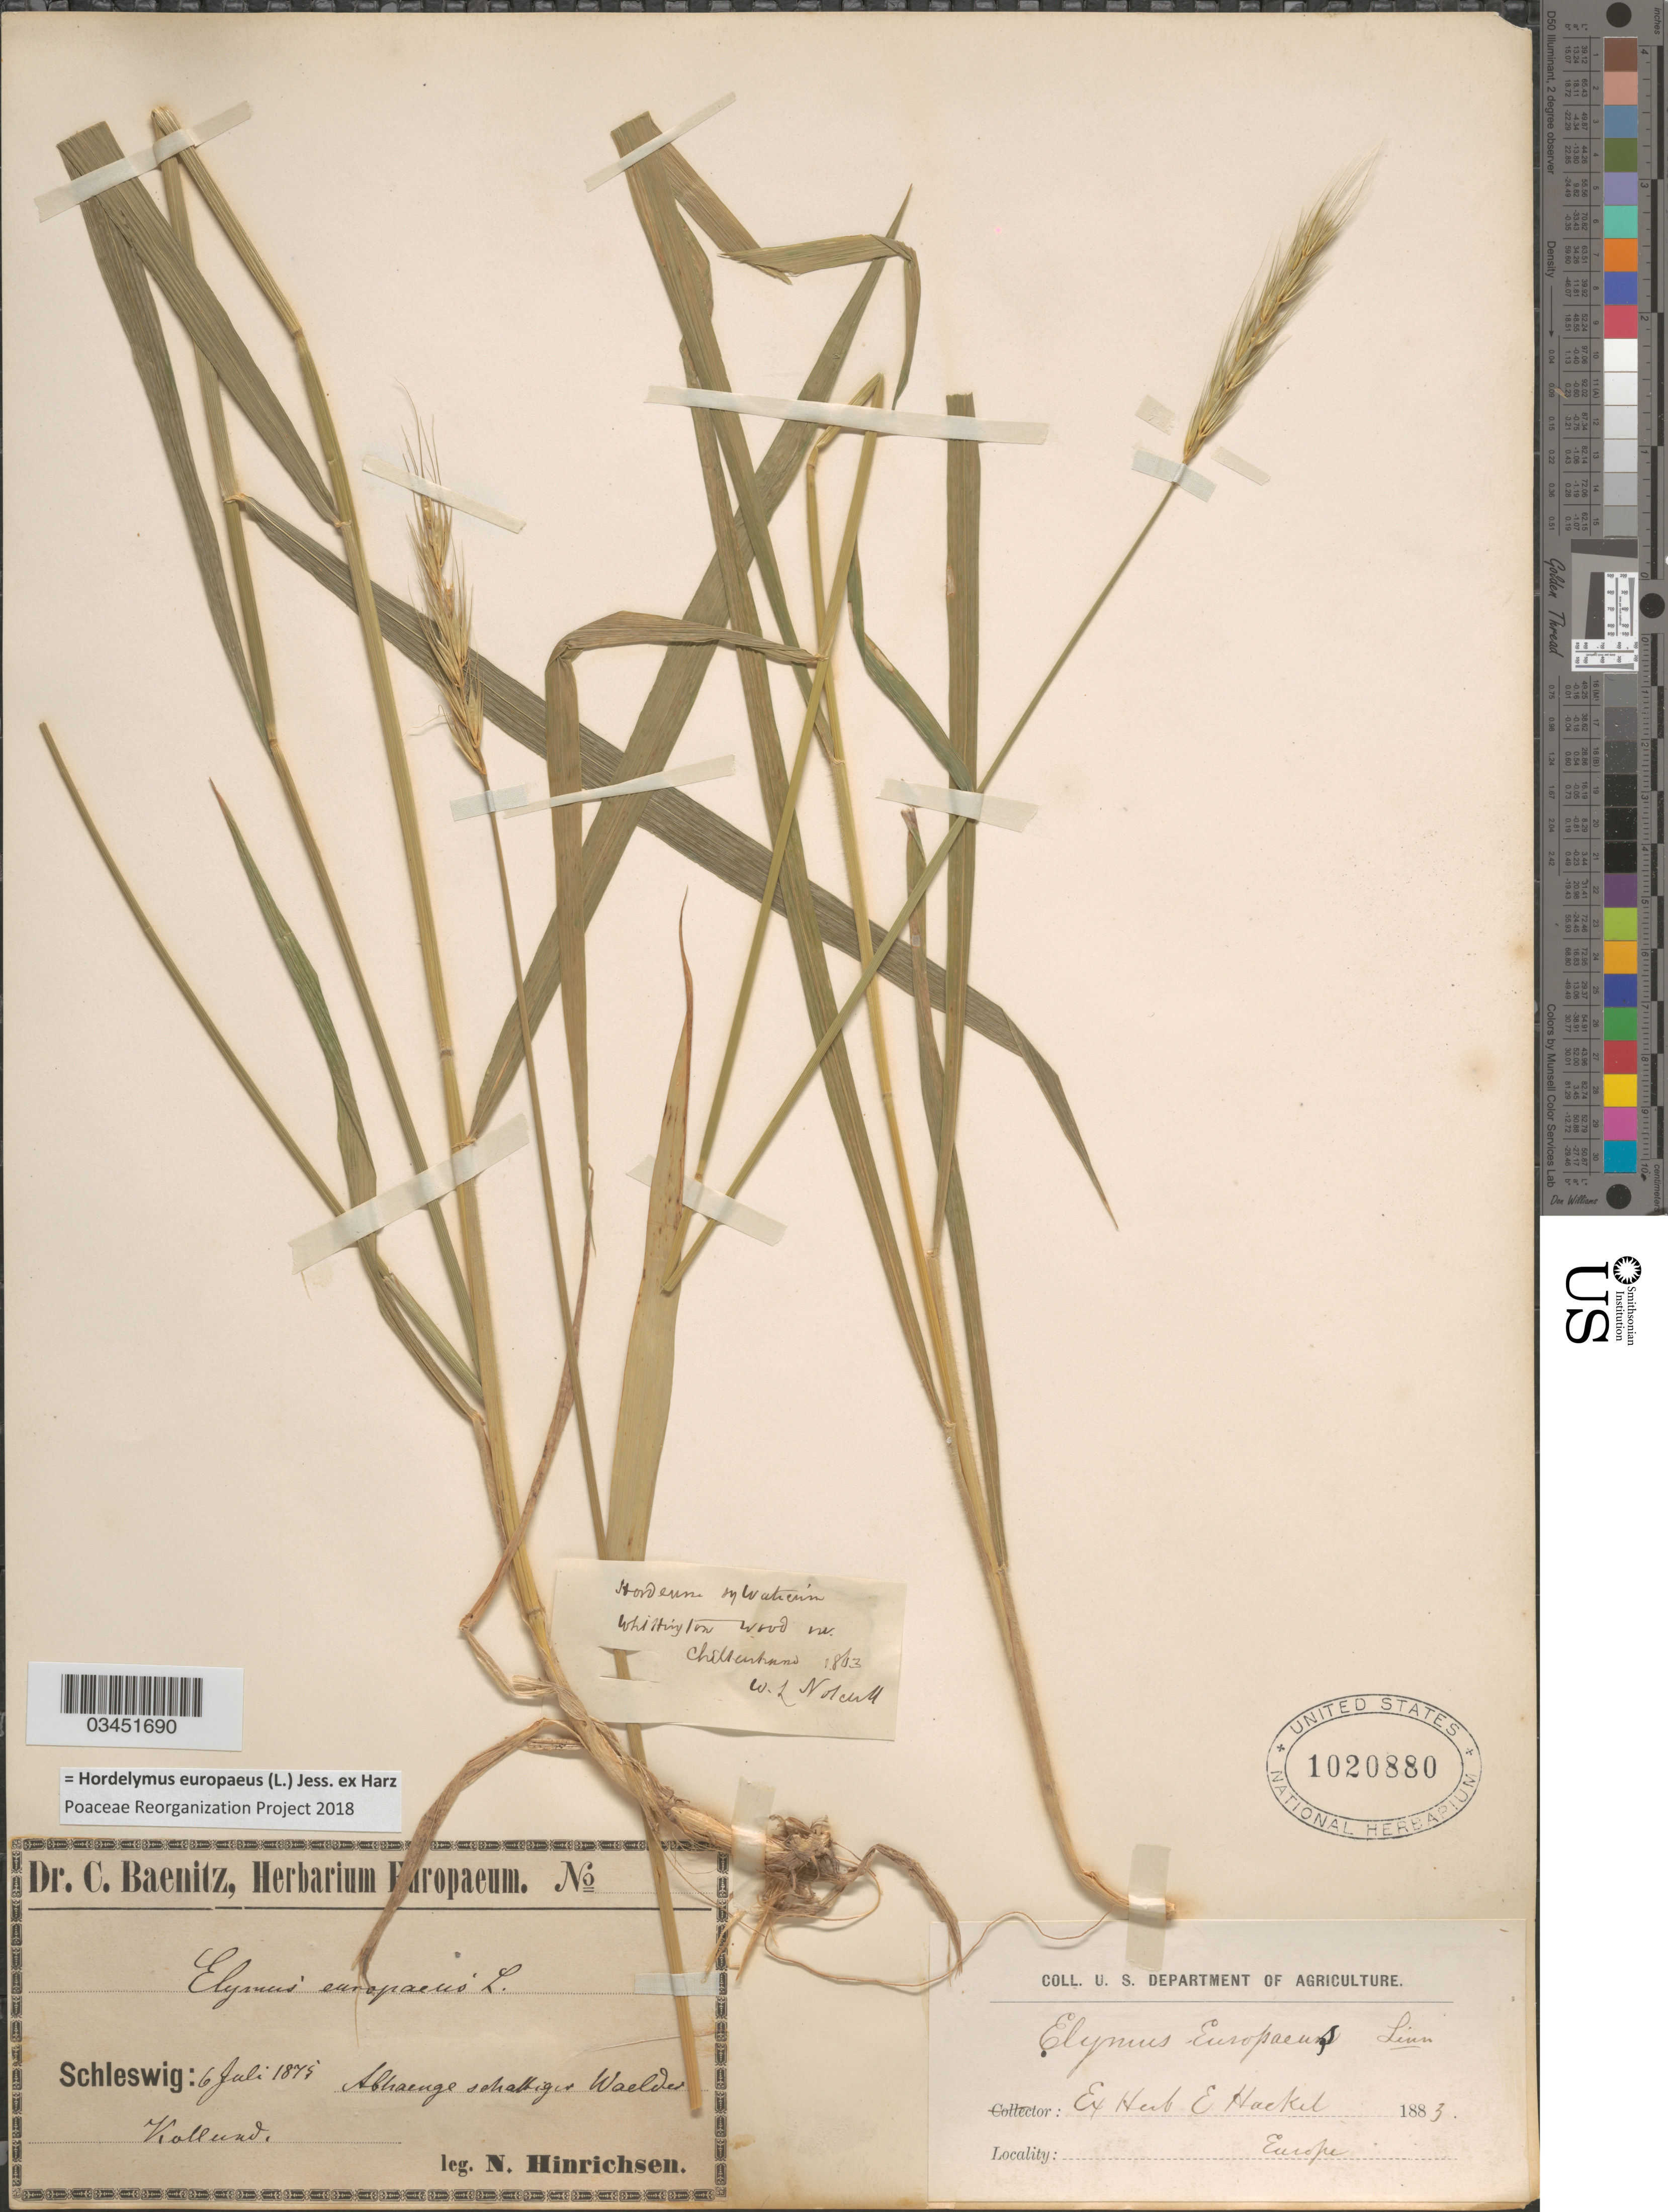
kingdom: Plantae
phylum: Tracheophyta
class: Liliopsida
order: Poales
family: Poaceae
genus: Hordelymus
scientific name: Hordelymus europaeus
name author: (L.) Jess. ex Harz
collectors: N. Hinrichsen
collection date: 1875-07-06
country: Germany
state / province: Schleswig-Holstein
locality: Schleswig: Abhange schattigen Waelden. Kollund.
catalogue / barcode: US 1020880